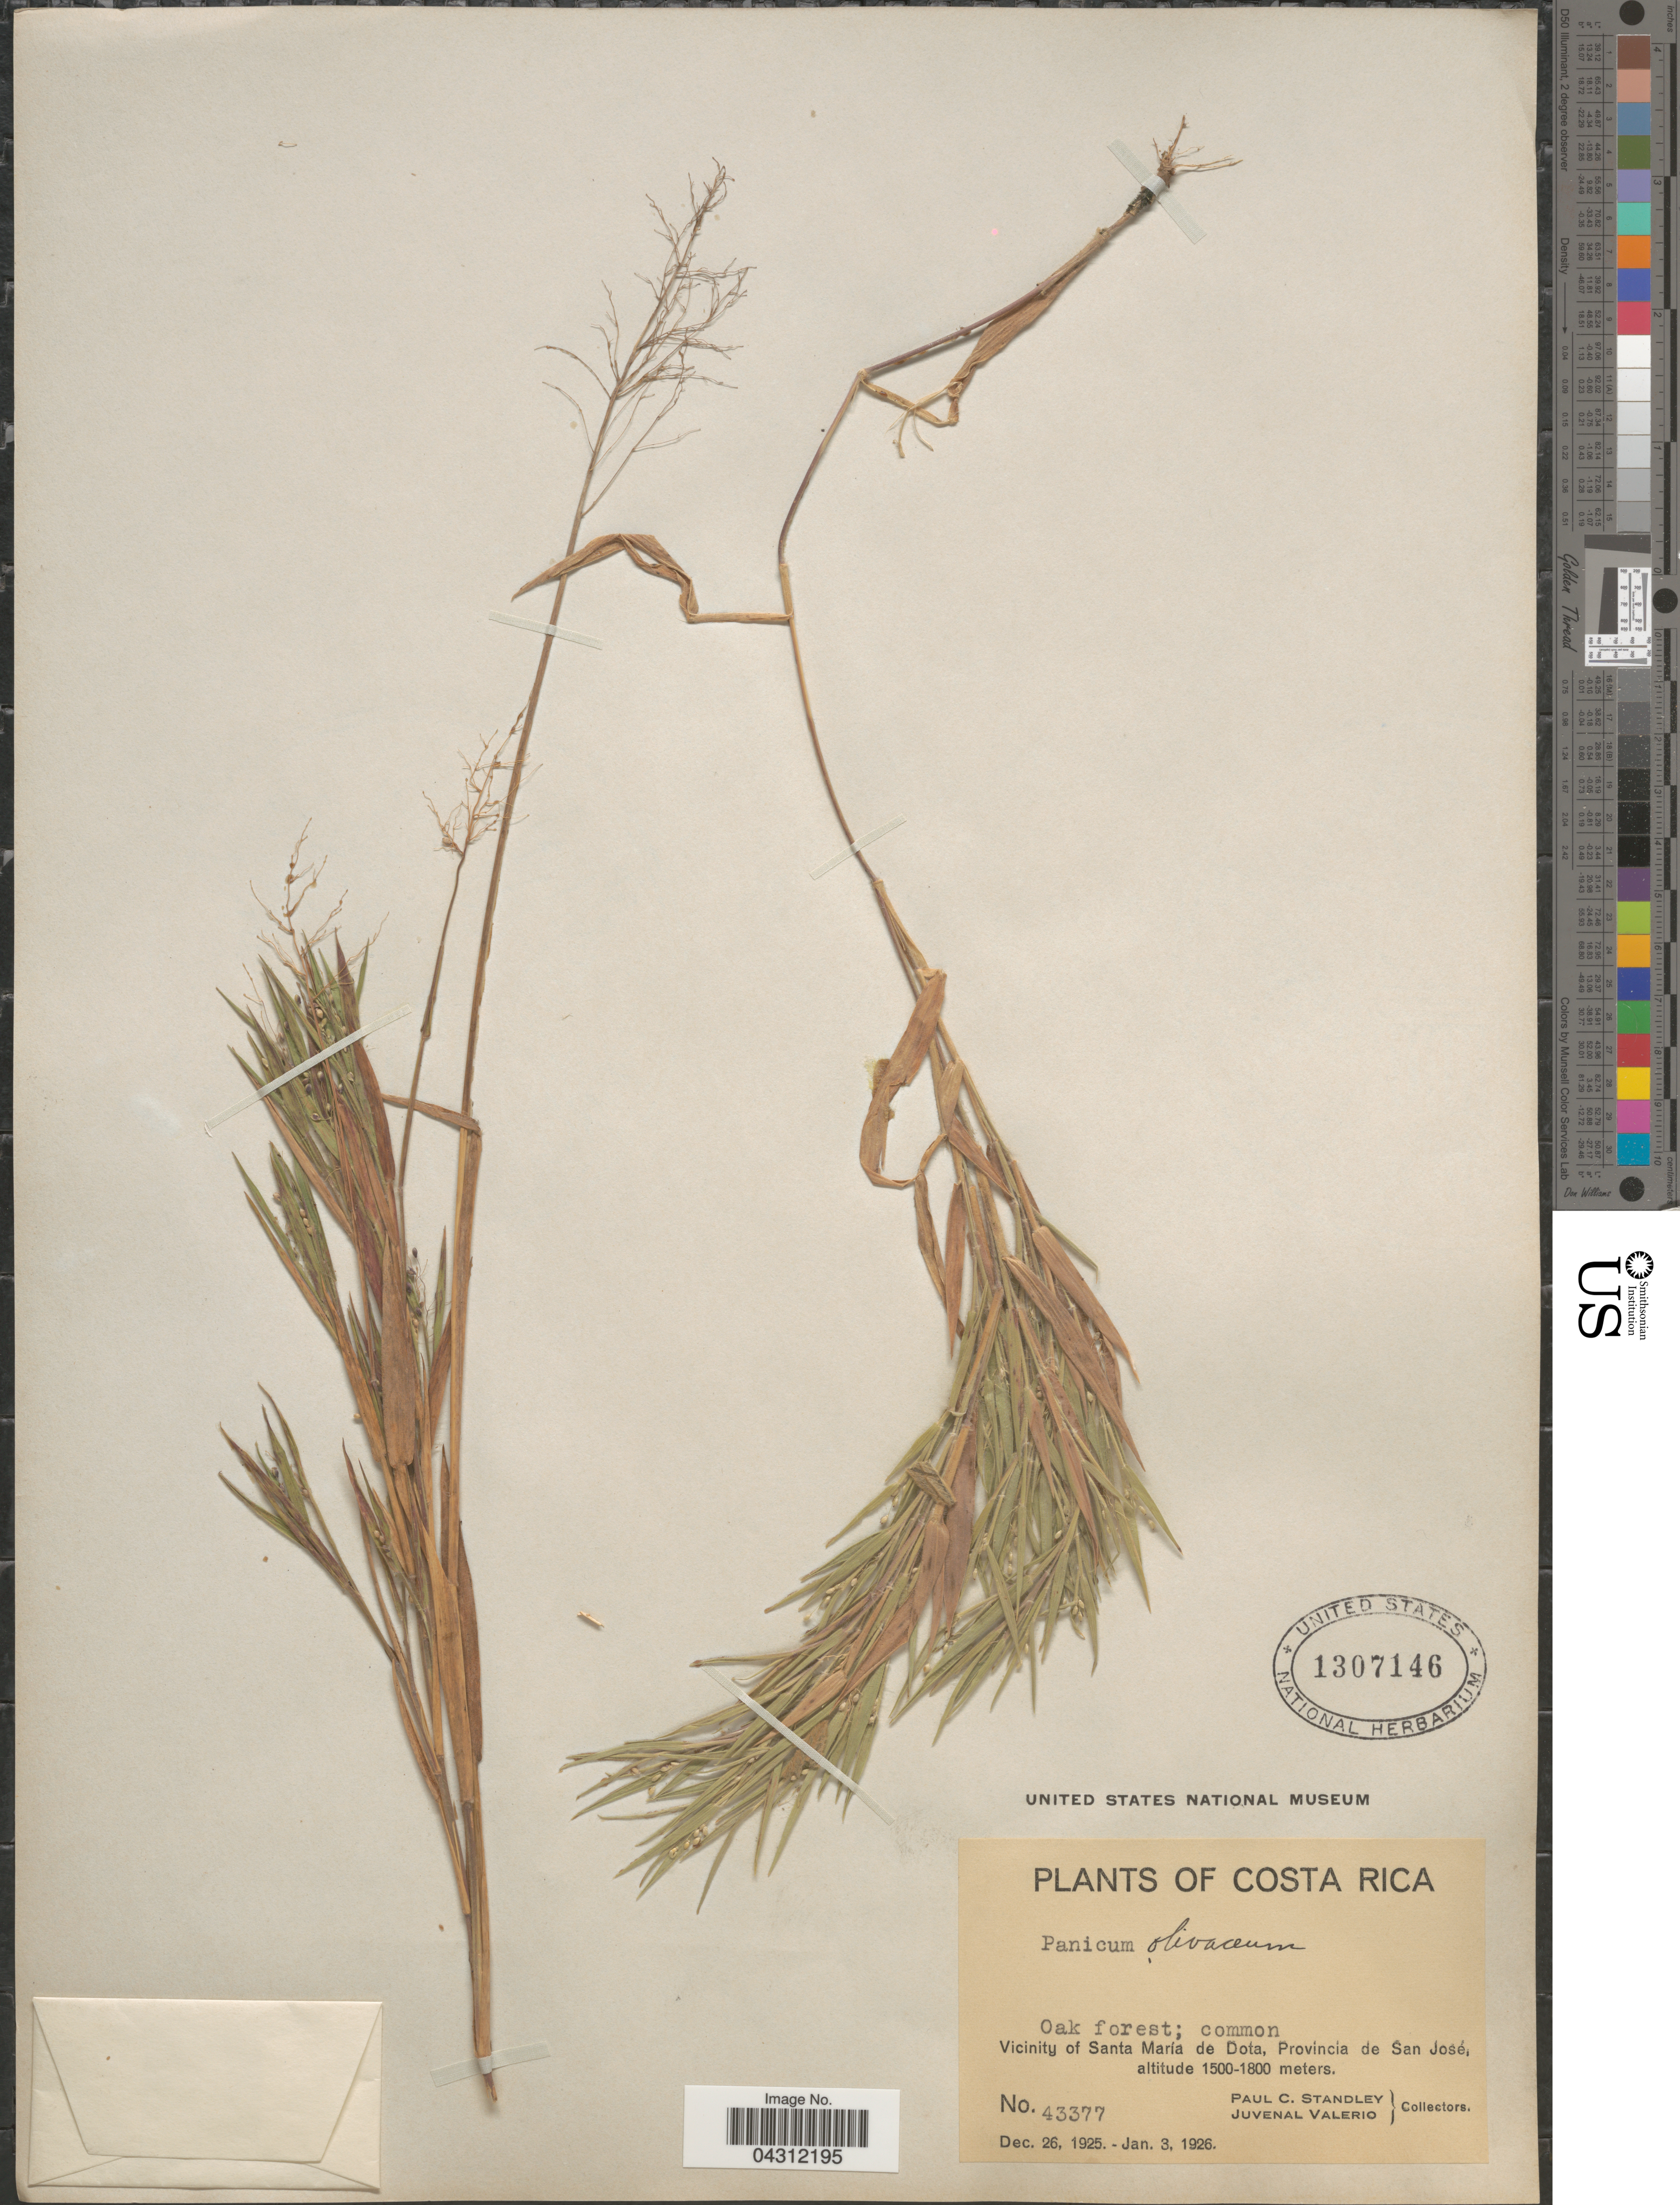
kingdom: Plantae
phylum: Tracheophyta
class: Liliopsida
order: Poales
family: Poaceae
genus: Dichanthelium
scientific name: Dichanthelium acuminatum var. acuminatum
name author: (Sw.) Gould & C.A. Clark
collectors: P. C. Standley & J. Valerio R.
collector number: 43377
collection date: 1925-12-26/1926-01-03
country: Costa Rica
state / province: San José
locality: Vicinity of Santa María de Dota.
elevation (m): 1500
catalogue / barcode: US 1307146